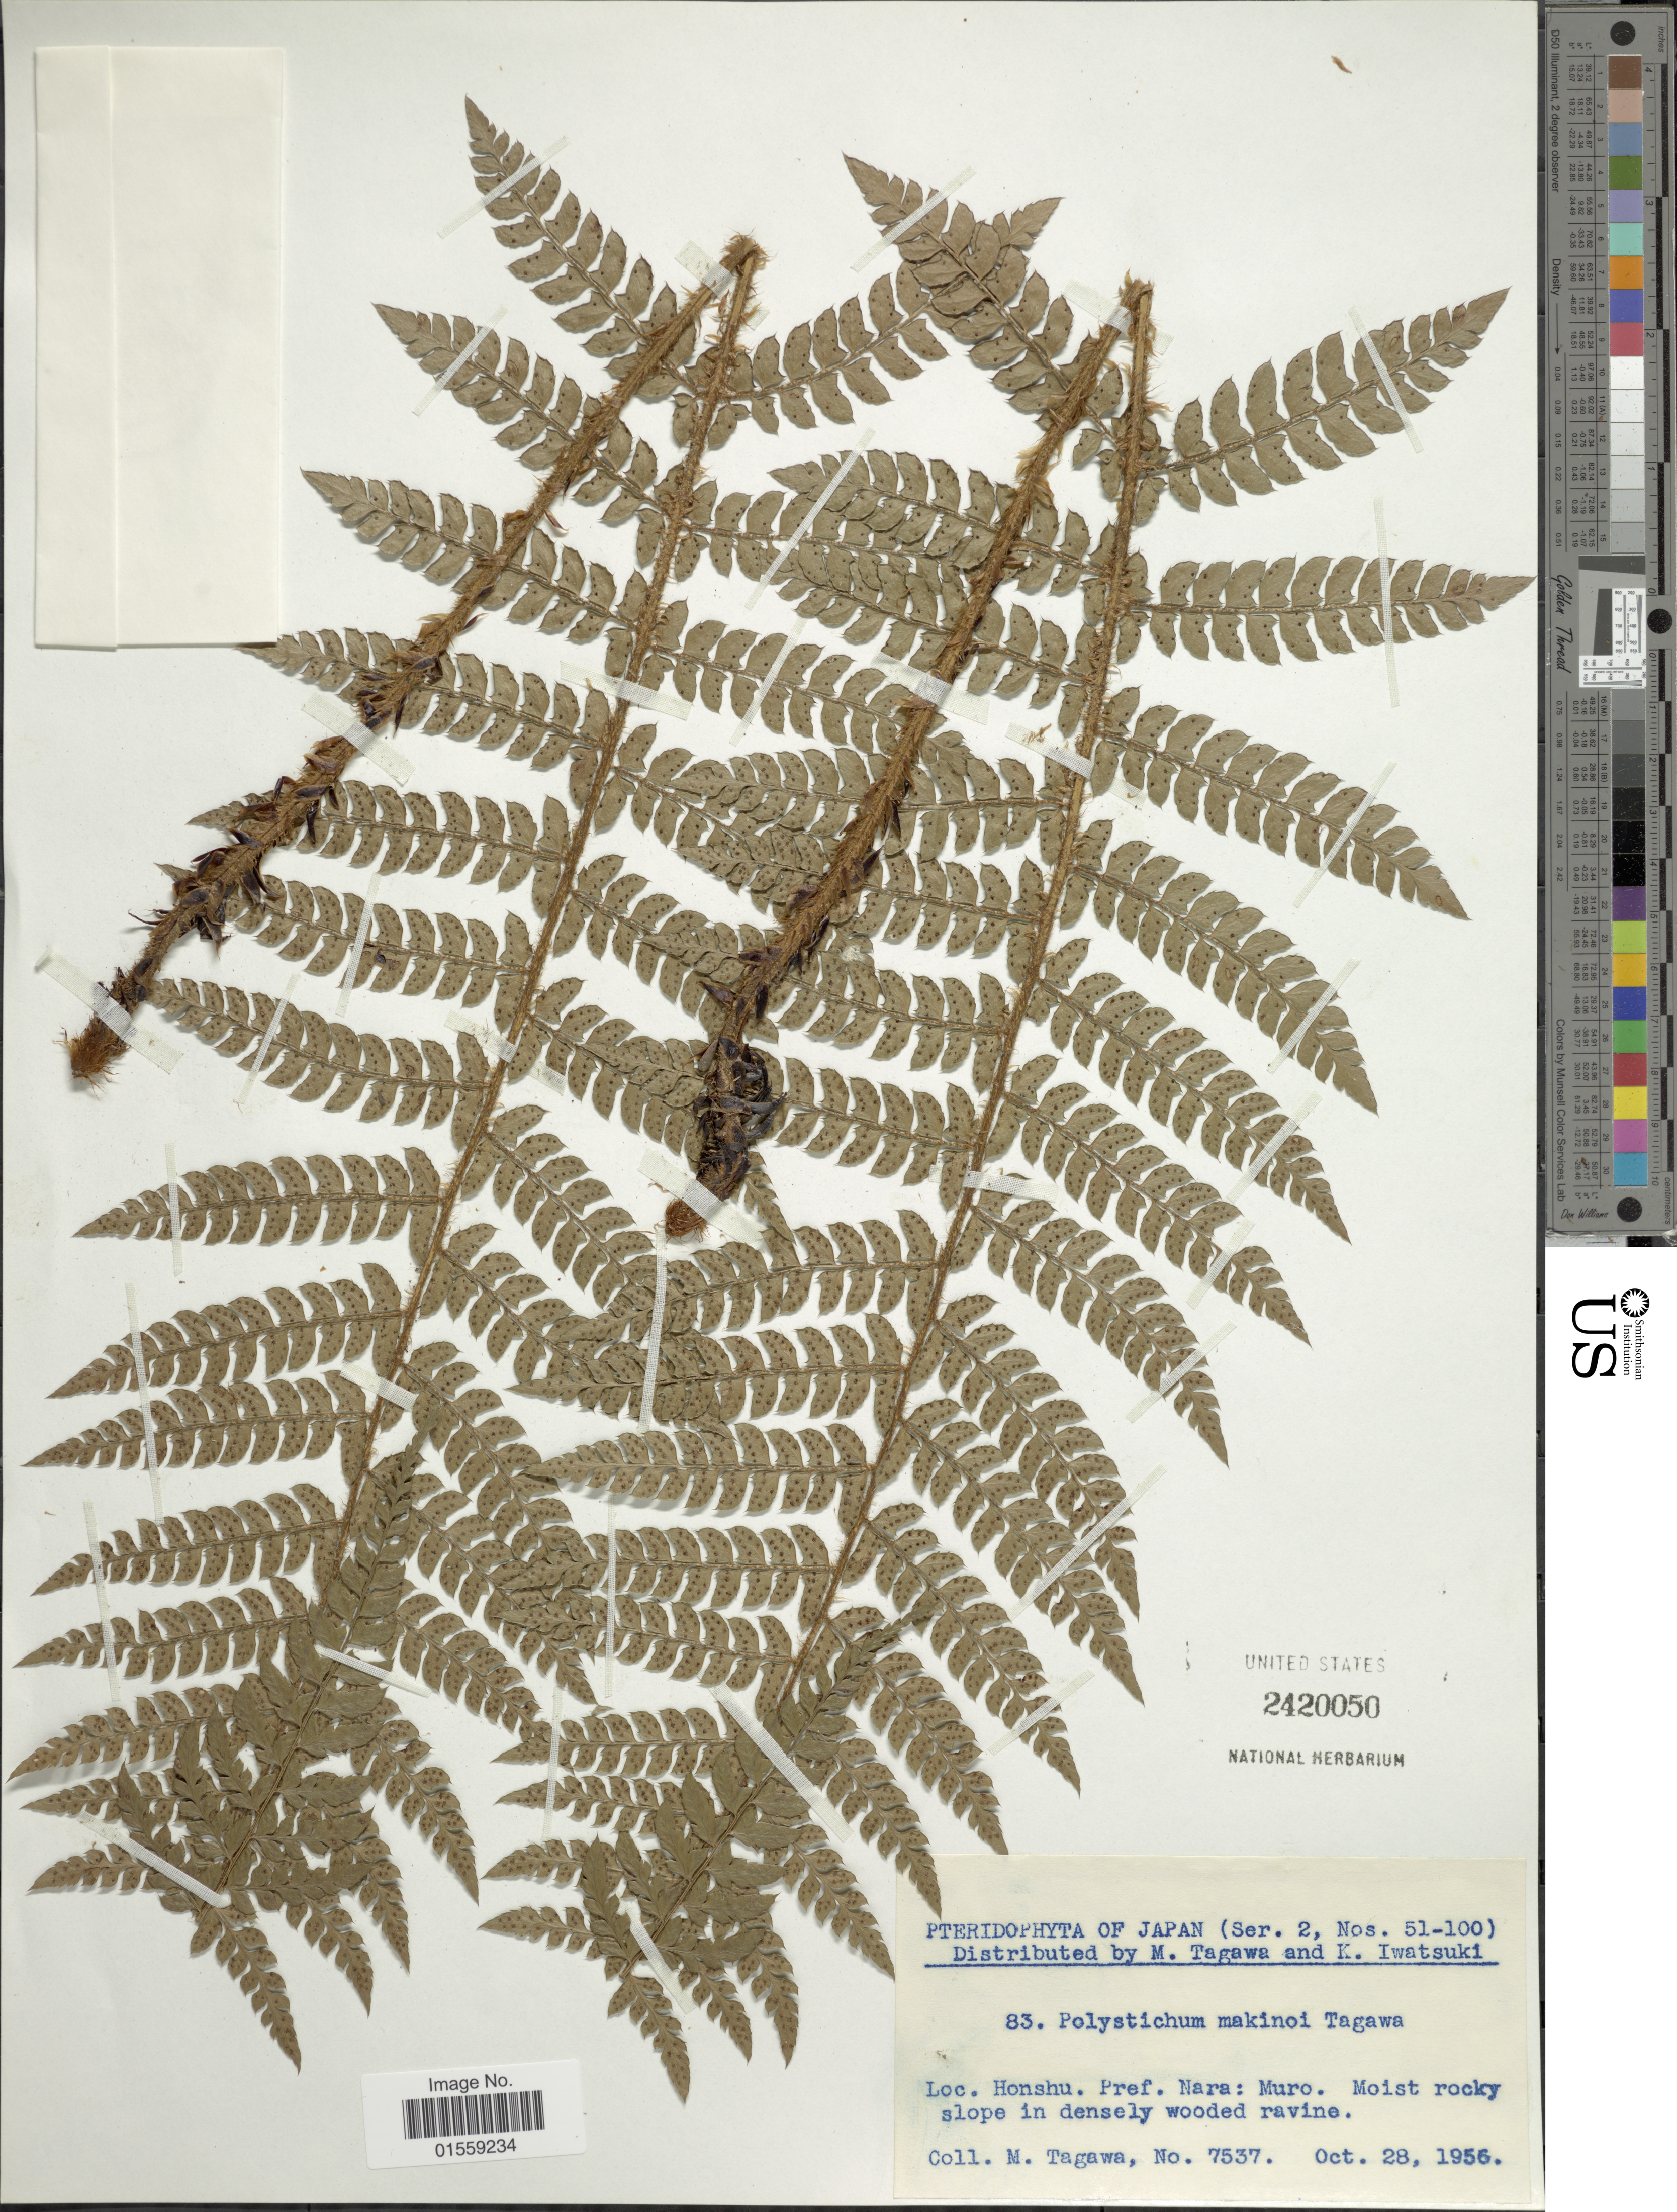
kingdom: Plantae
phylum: Tracheophyta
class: Polypodiopsida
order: Polypodiales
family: Dryopteridaceae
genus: Polystichum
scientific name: Polystichum makinoi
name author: (Tagawa) Tagawa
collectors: M. Kitagawa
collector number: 7537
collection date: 1956-10-28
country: Japan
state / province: Nara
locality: Honshu, Pref. Nara: Muro.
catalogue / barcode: US 2420050